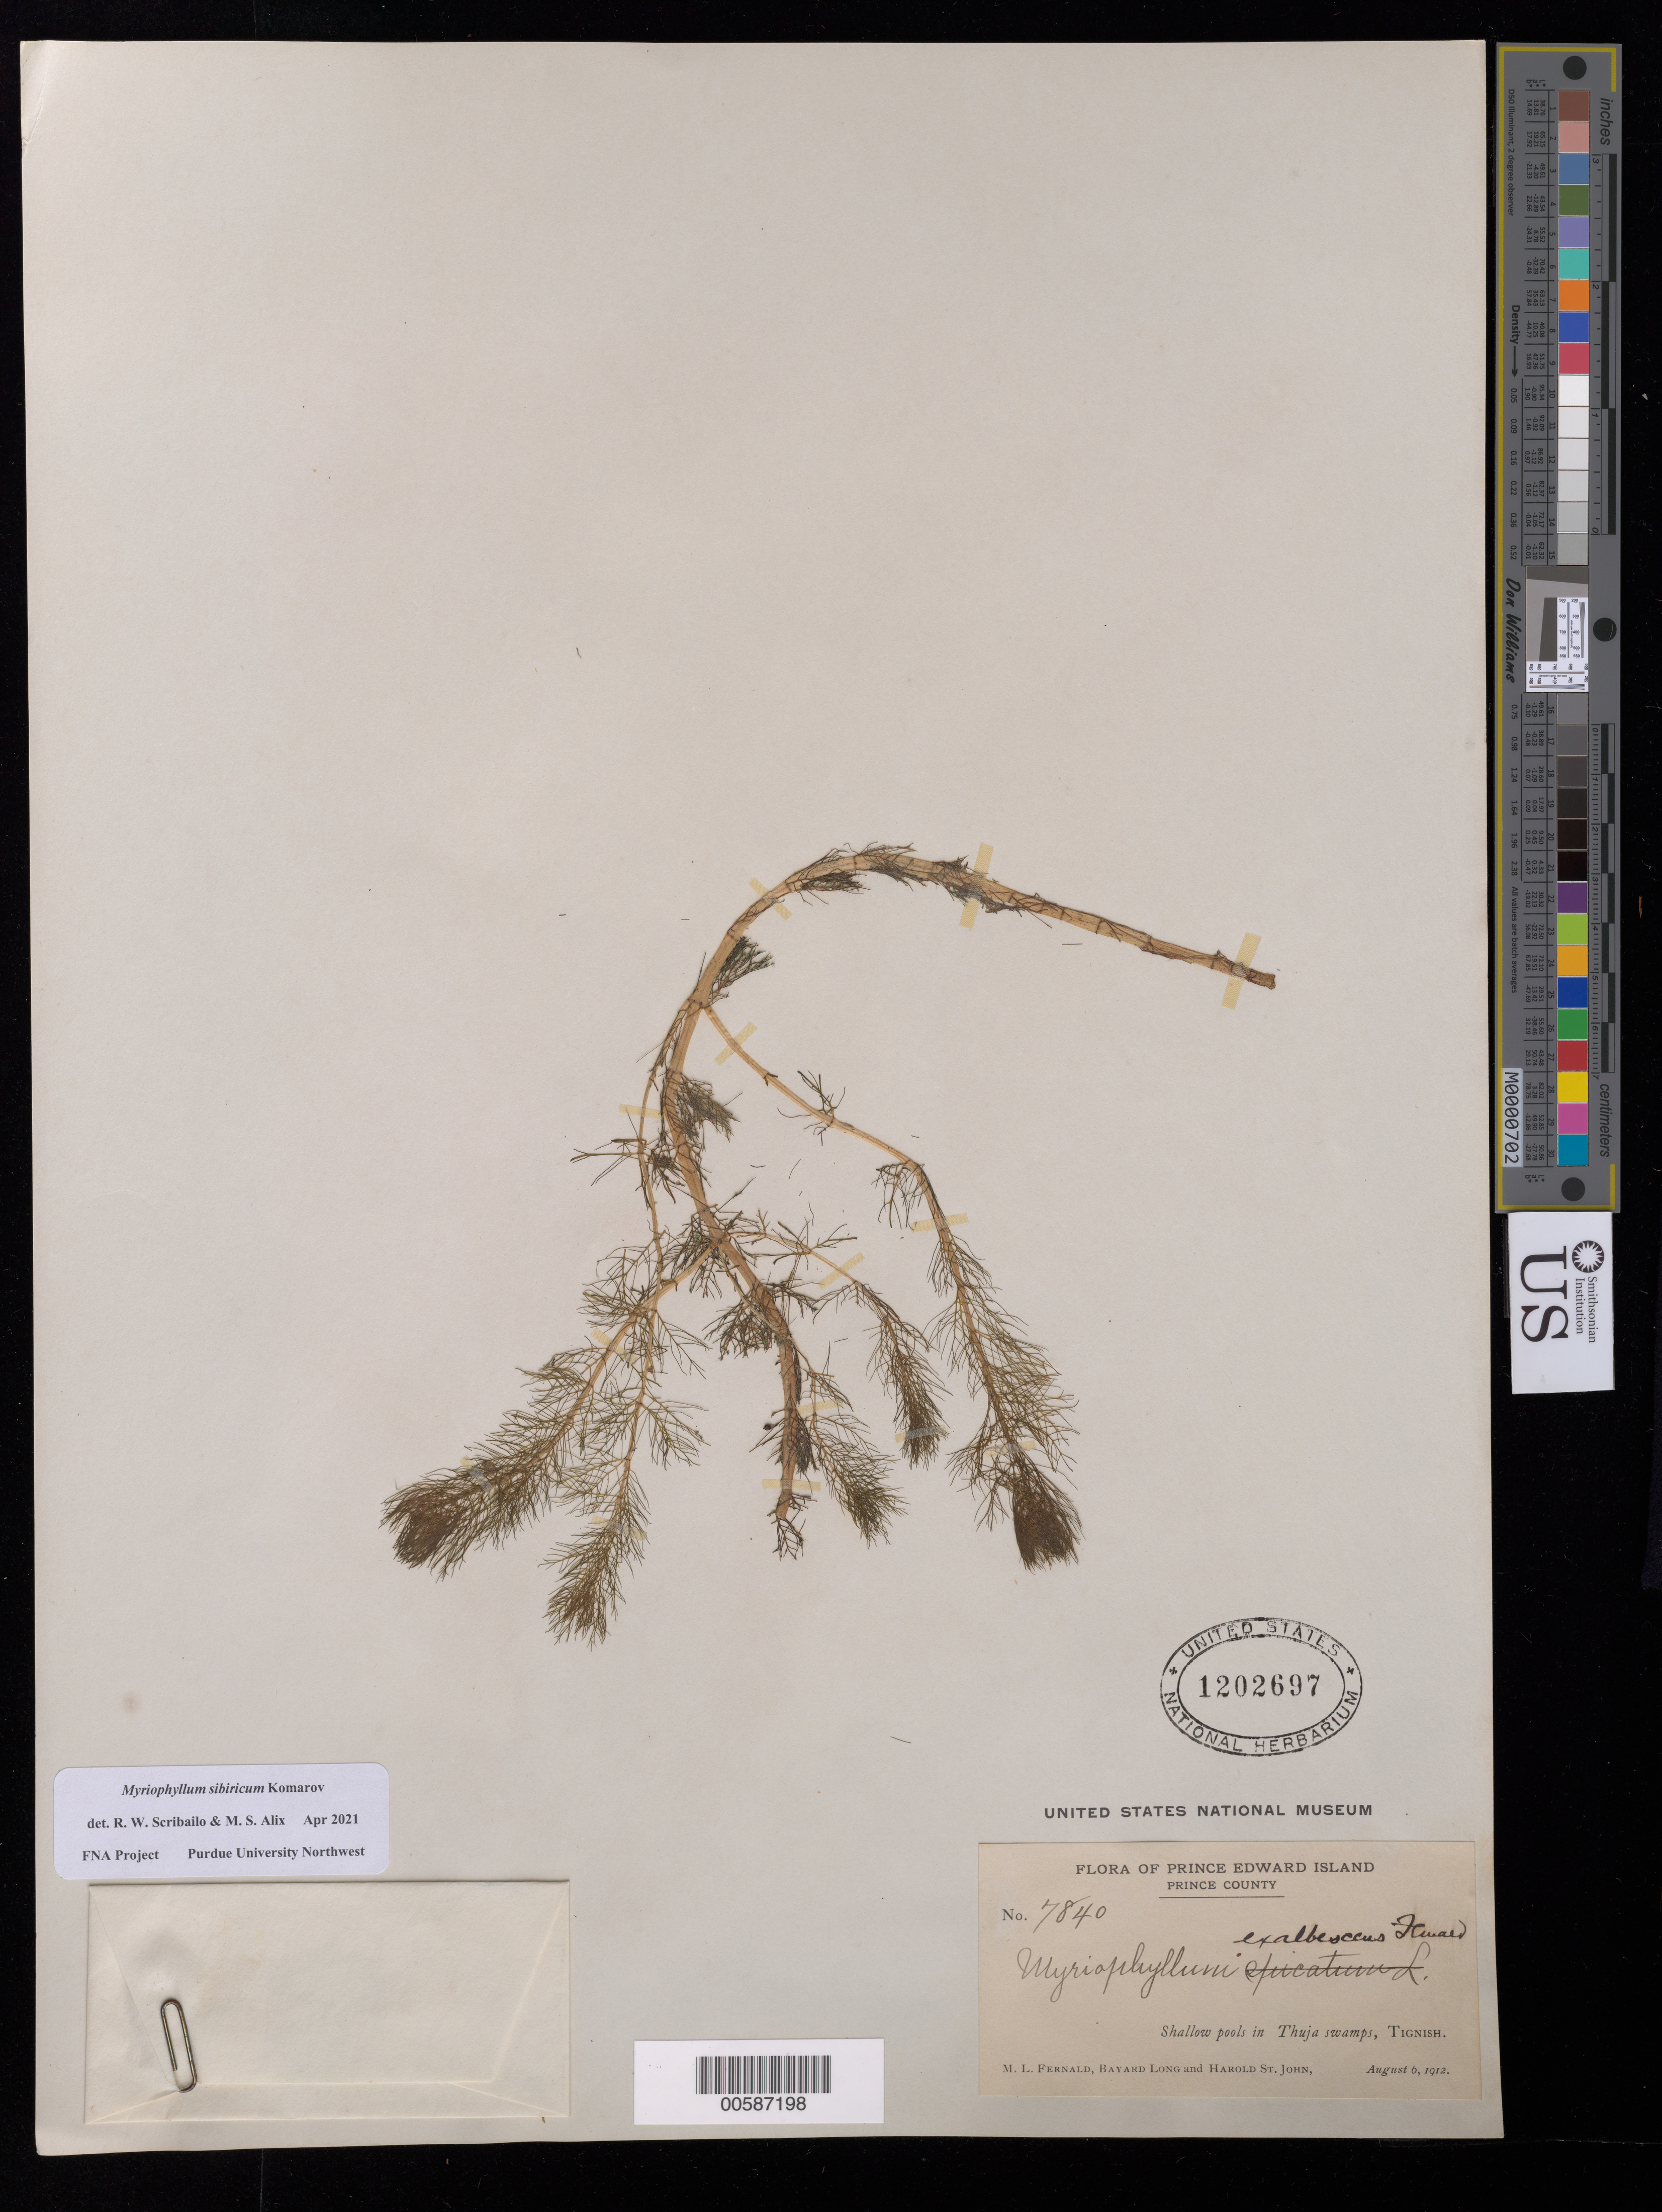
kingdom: Plantae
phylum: Tracheophyta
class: Magnoliopsida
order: Saxifragales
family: Haloragaceae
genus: Myriophyllum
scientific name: Myriophyllum sibiricum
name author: Kom.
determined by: Scribailo, R. W.; Alix, M. S.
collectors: M. L. Fernald, B. Long & H. St. John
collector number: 7840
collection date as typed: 06 Aug 1912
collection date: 1912-08-06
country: Canada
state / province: Prince Edward Island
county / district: Prince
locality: Tignish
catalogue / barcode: US 1202697